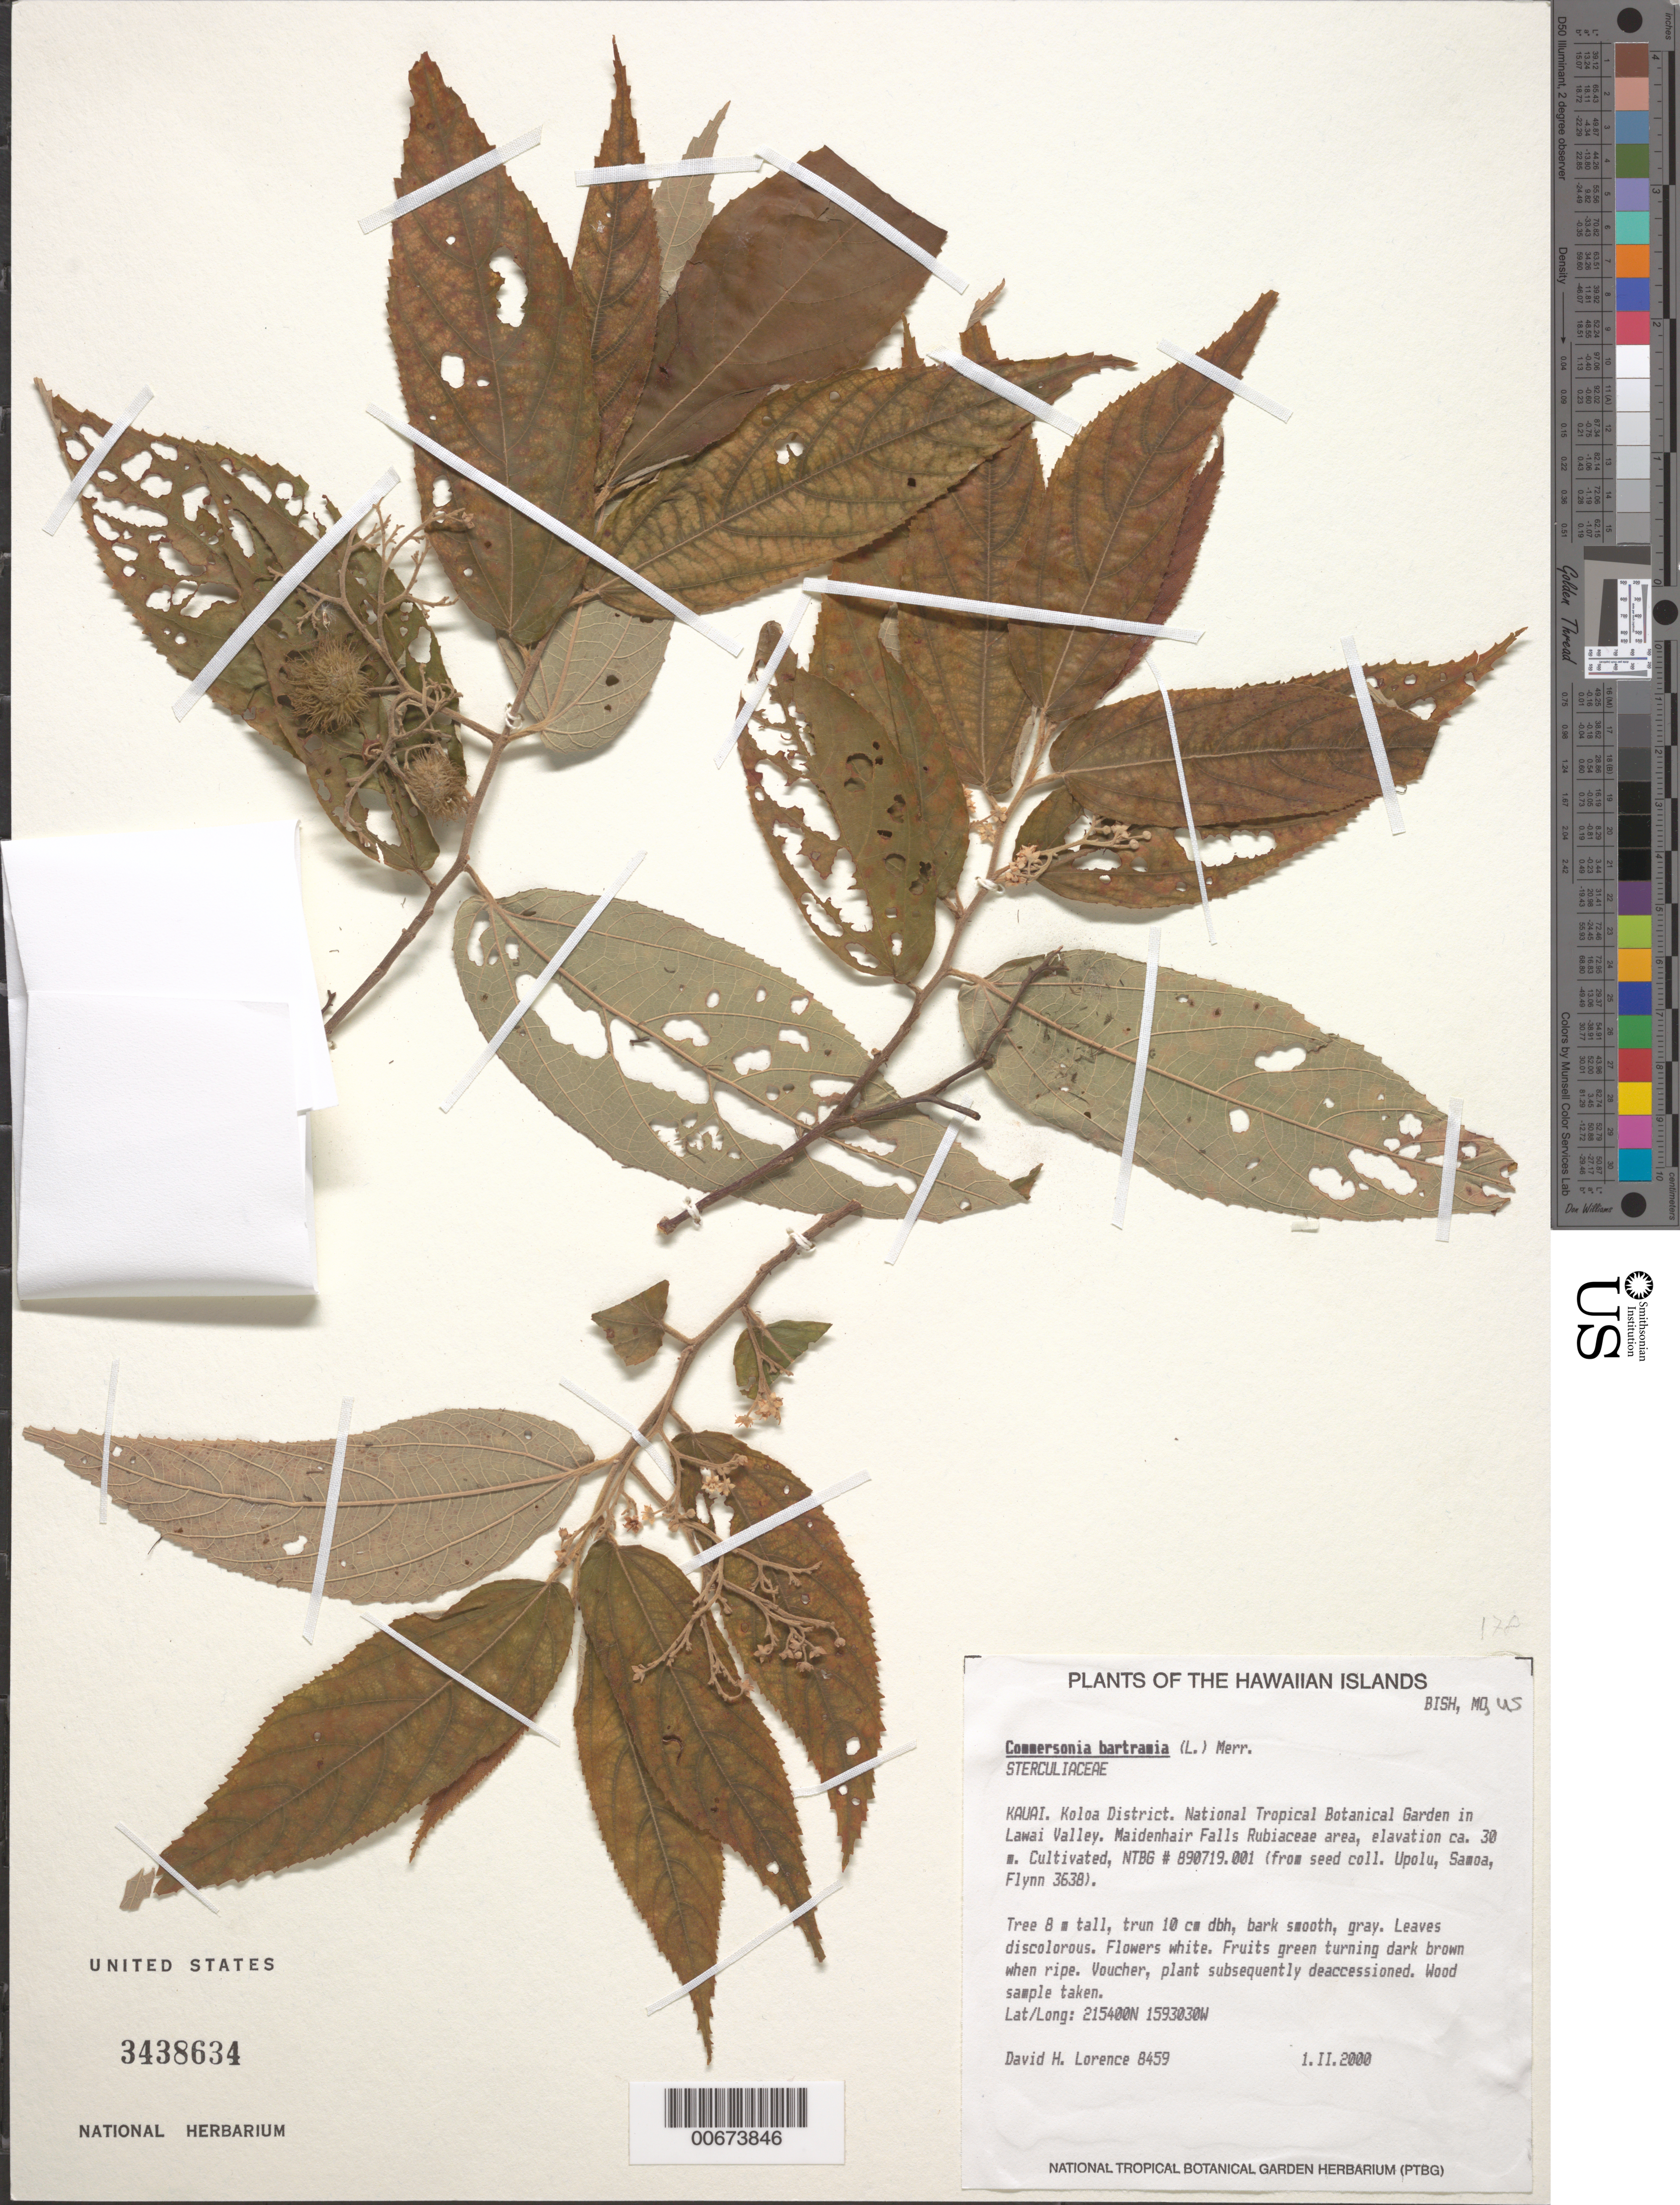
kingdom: Plantae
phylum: Tracheophyta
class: Magnoliopsida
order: Malvales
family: Malvaceae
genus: Commersonia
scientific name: Commersonia bartramia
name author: (L.) Merr.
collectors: D. Lorence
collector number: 8459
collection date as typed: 1 Feb 2000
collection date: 2000-02-01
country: United States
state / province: Hawaii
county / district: Kauai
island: Kaua'i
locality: Koloa District, National Tropical Botanical Garden in Lawai Valley, Madenhair Falls Rubiaceae area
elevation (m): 30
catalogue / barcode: US 3438634